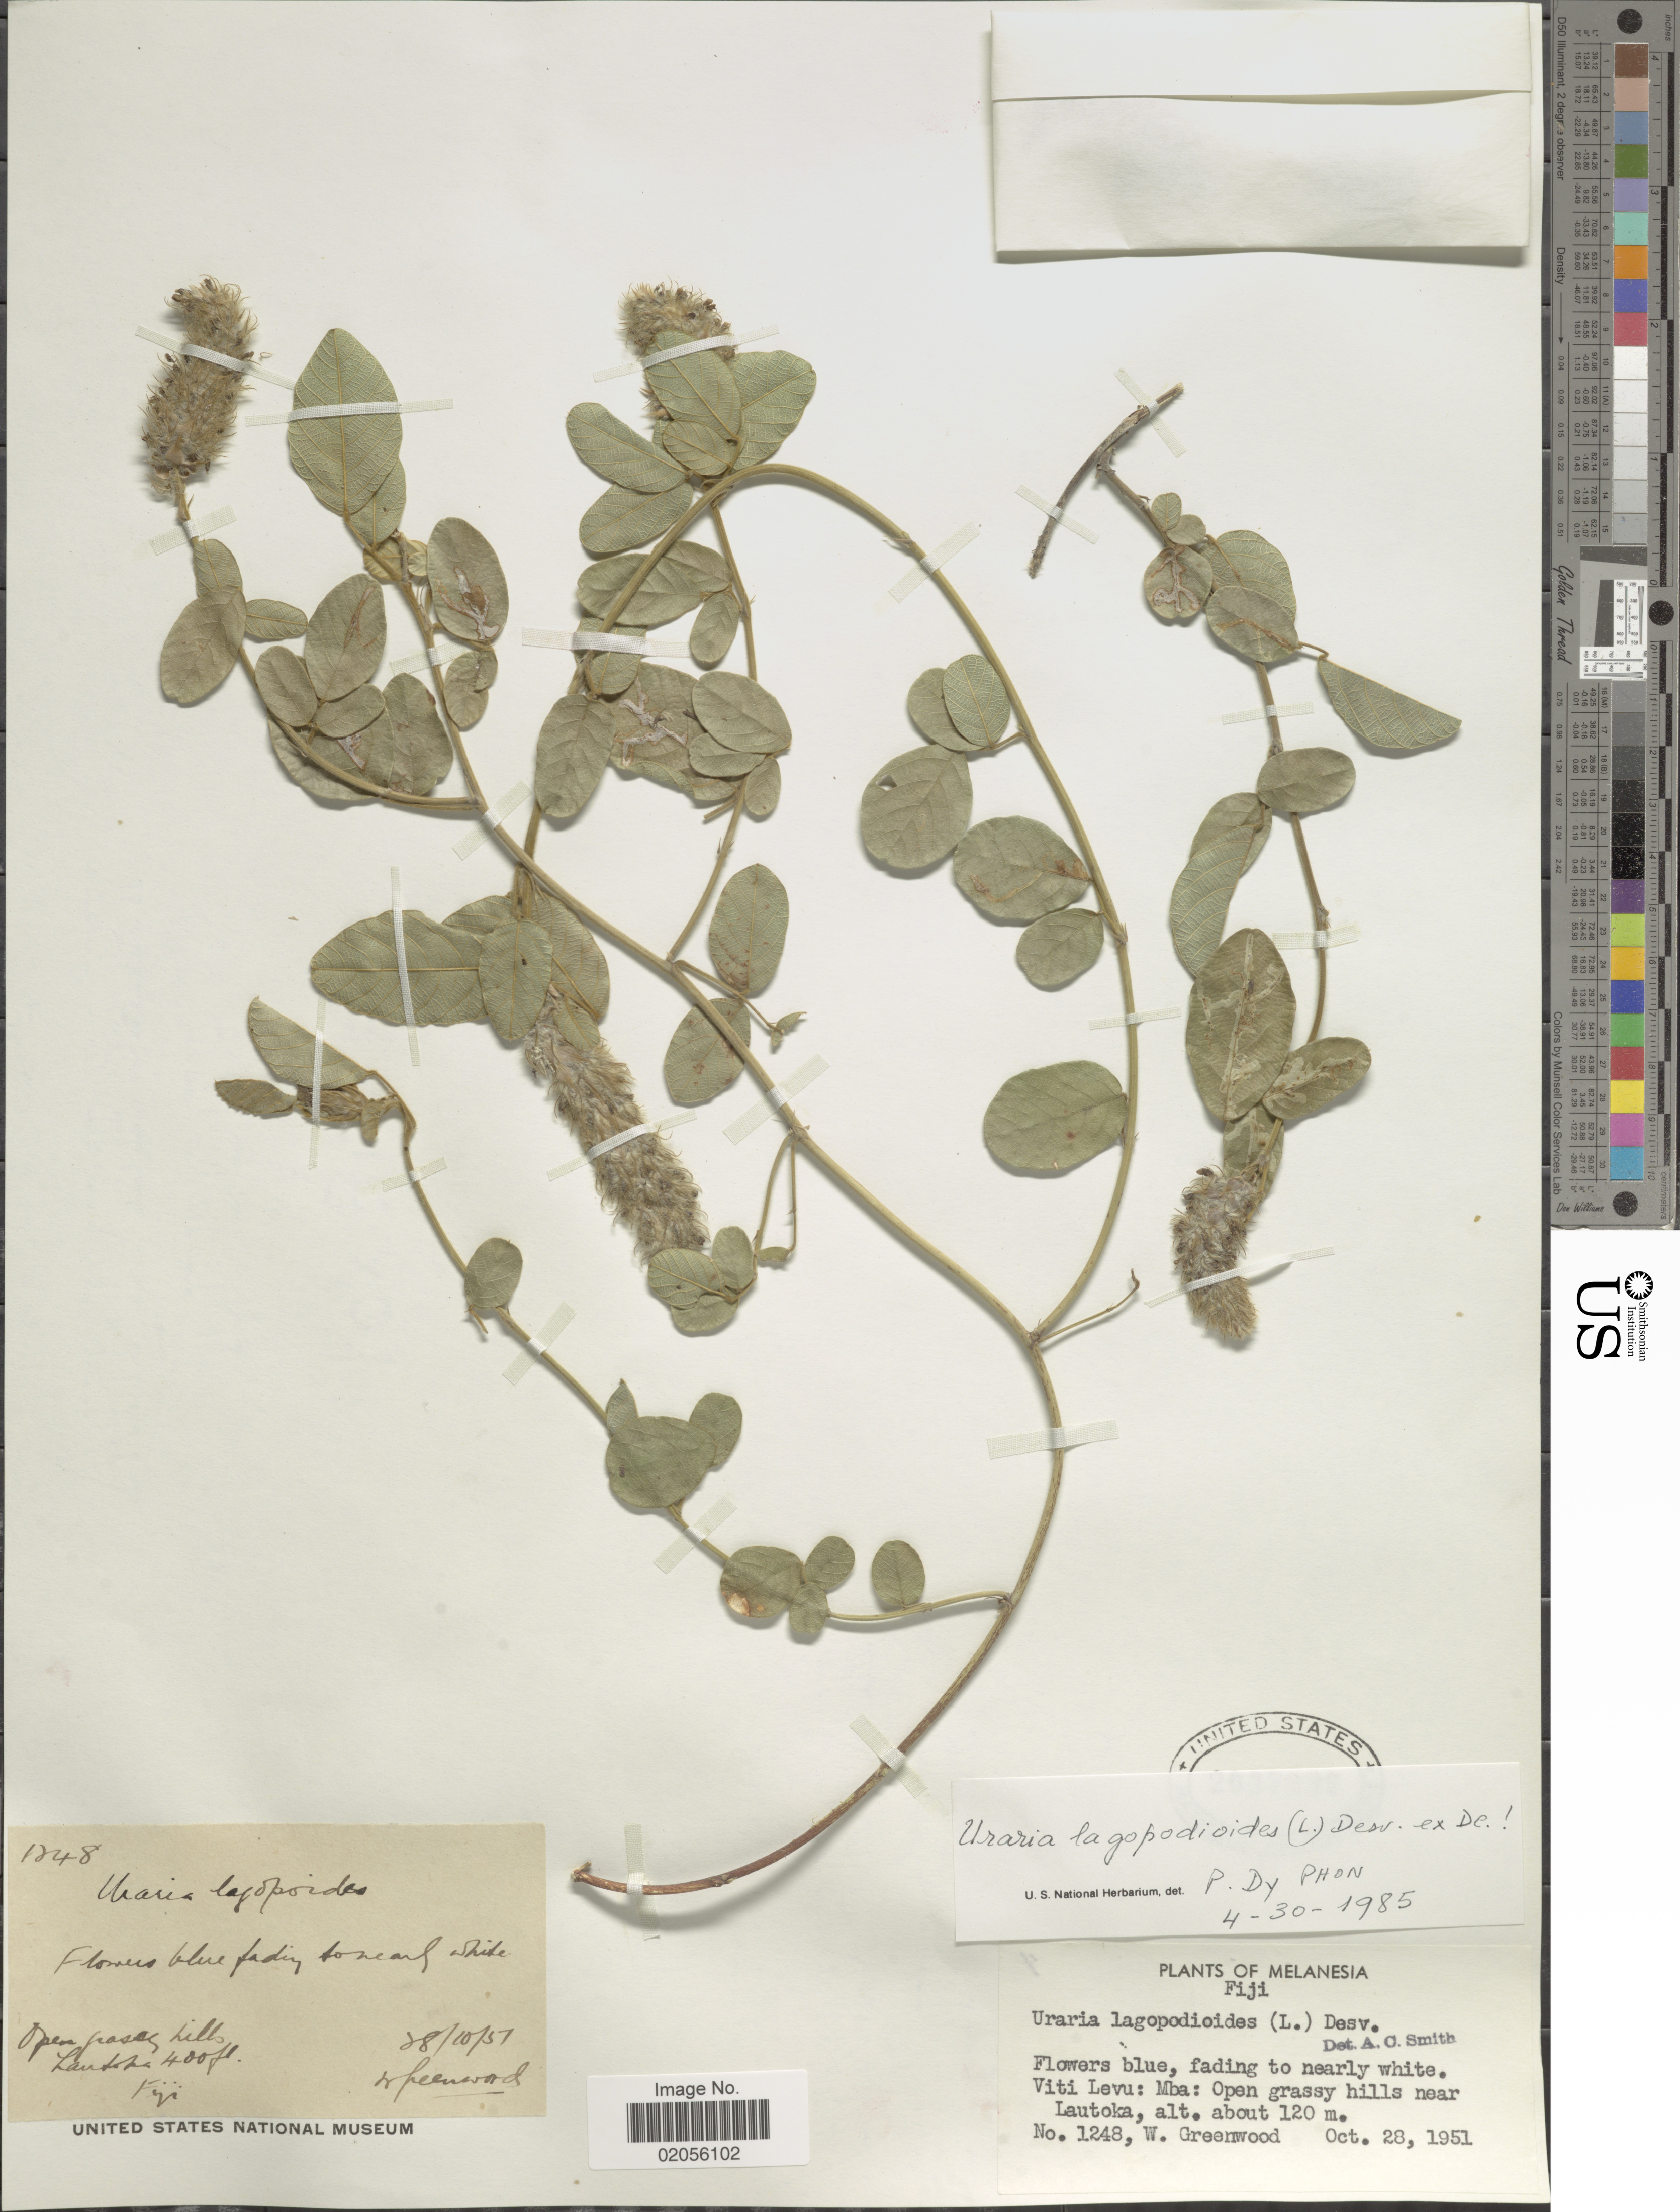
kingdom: Plantae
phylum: Tracheophyta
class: Magnoliopsida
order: Fabales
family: Fabaceae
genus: Uraria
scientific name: Uraria lagopodioides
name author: (L.) Desv. ex DC.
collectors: W. Greenwood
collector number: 1248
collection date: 1951-10-28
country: Fiji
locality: Melanesia. Viti Levu: Mba: near Lautoka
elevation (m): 120